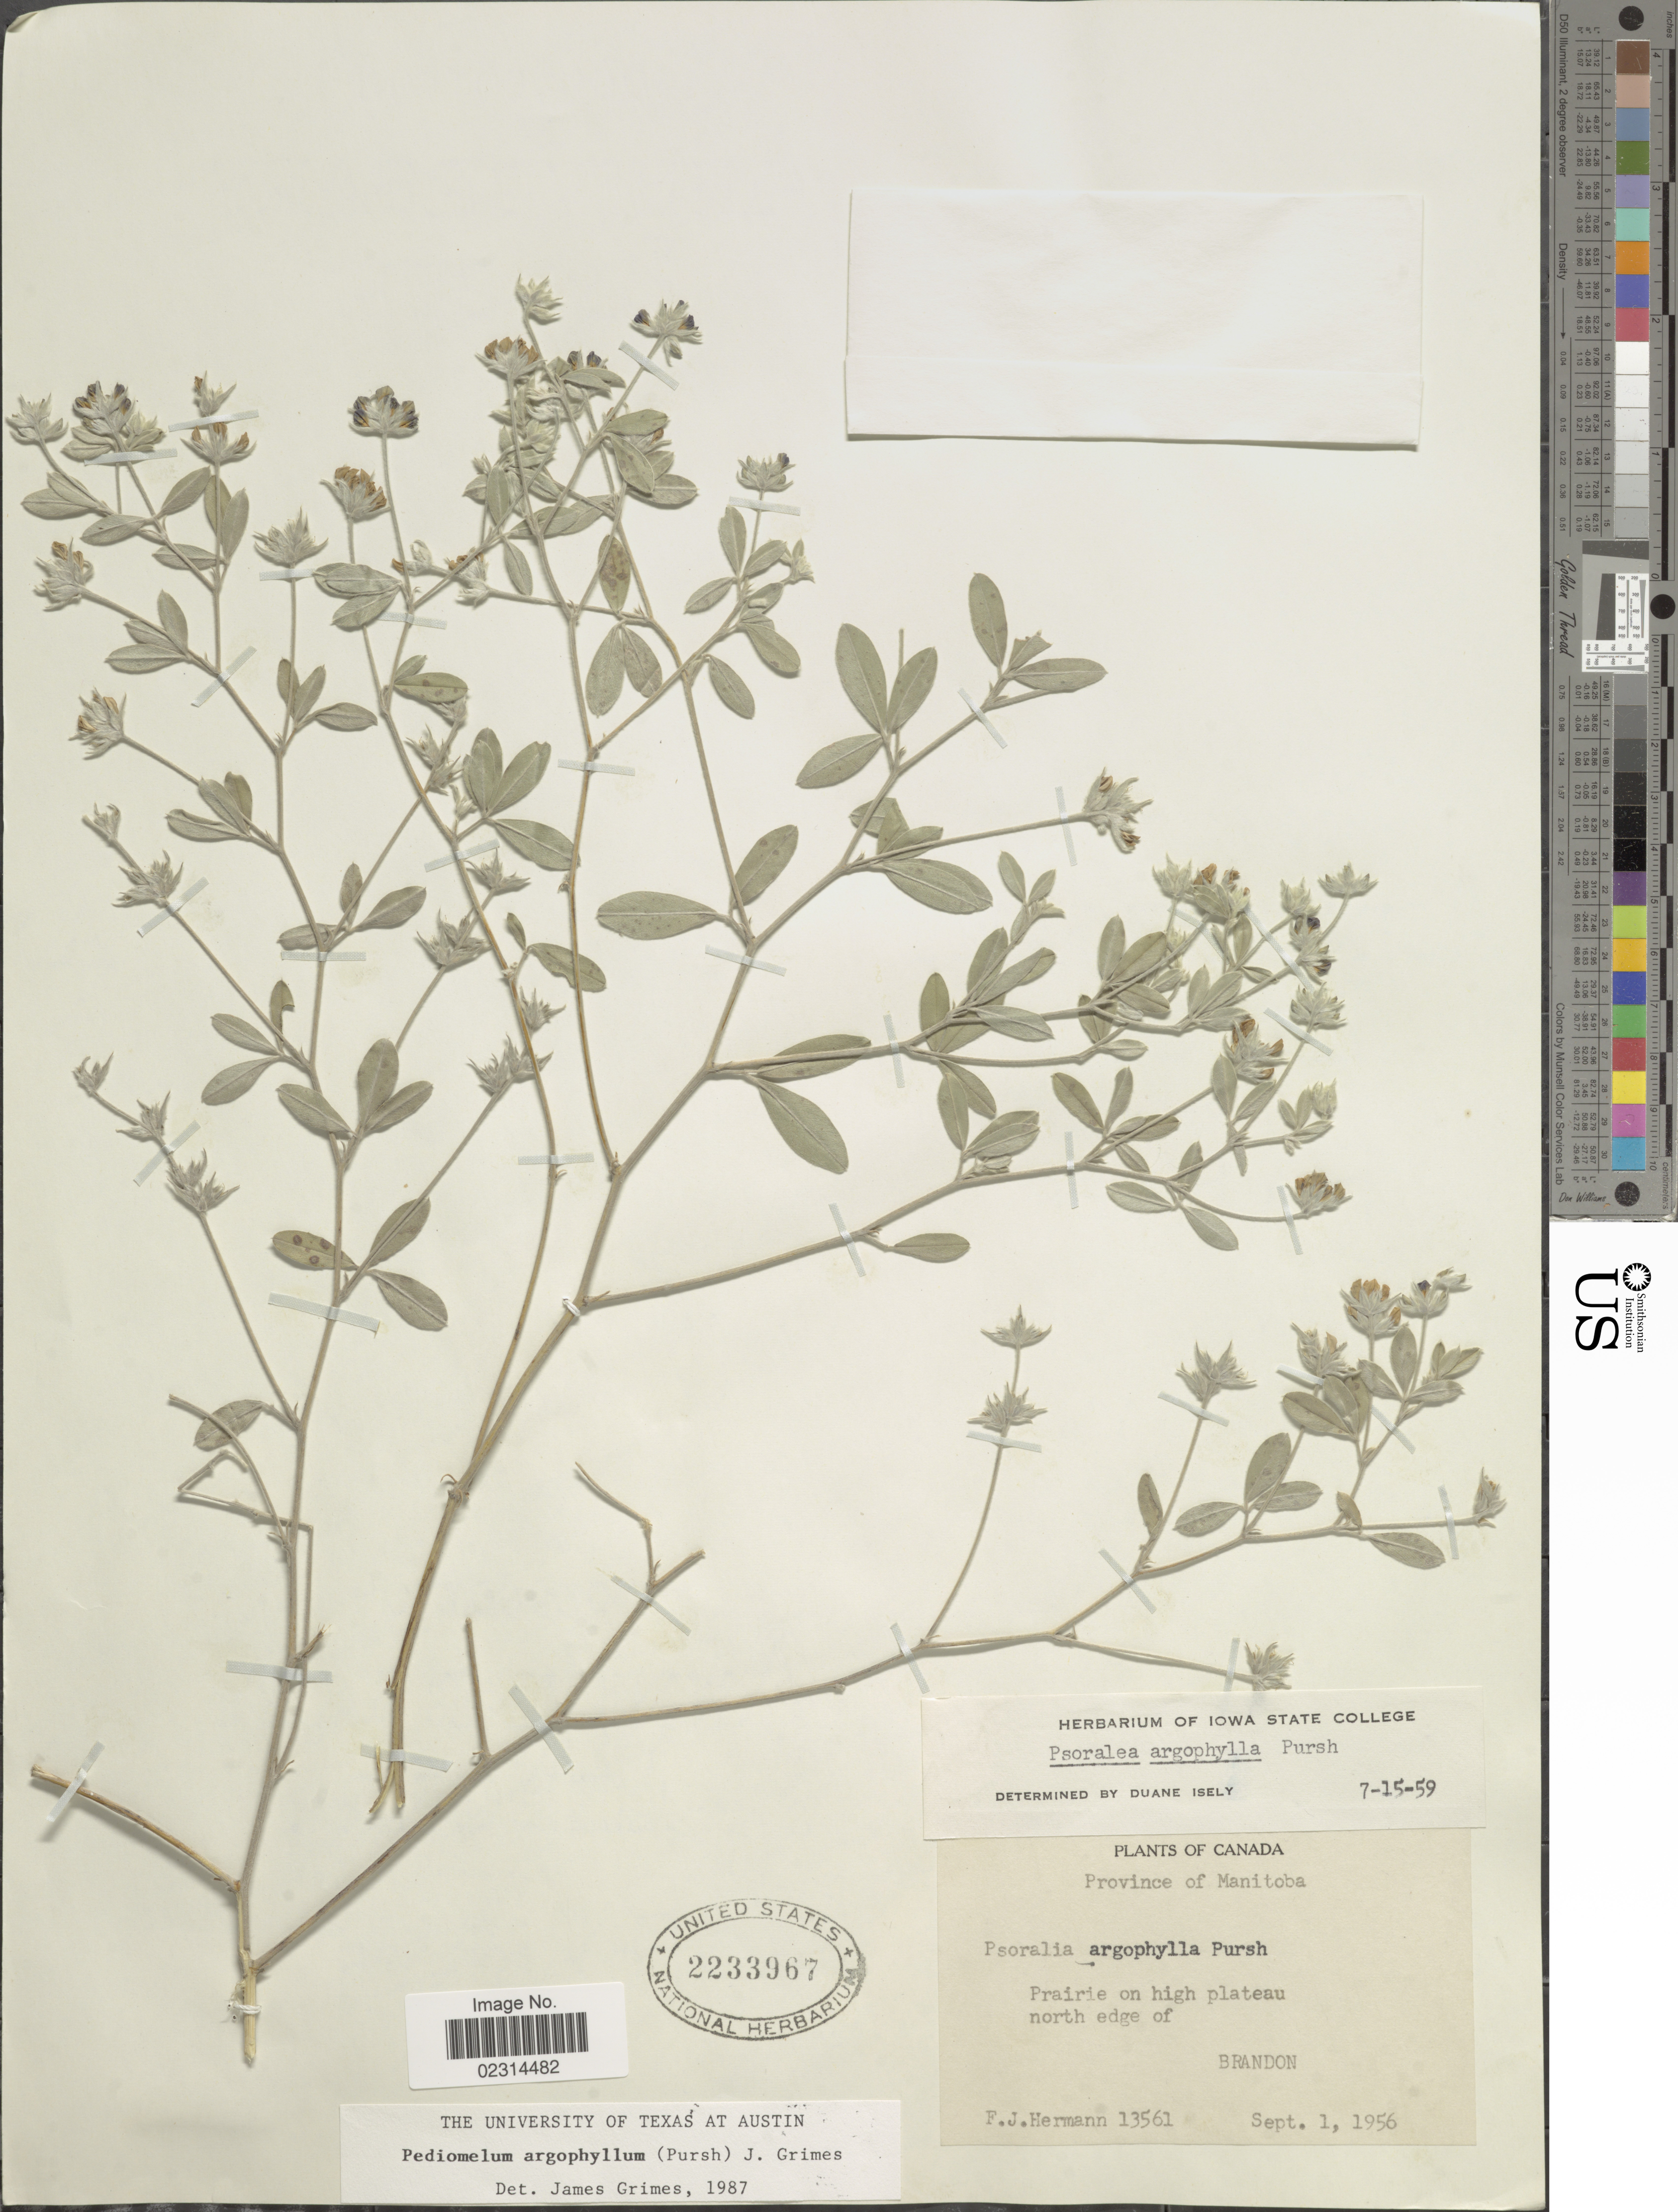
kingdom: Plantae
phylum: Tracheophyta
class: Magnoliopsida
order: Fabales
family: Fabaceae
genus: Pediomelum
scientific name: Pediomelum argophyllum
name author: (Pursh) J.W. Grimes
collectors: F. J. Hermann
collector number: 13561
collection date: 1956-09-01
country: Canada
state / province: Manitoba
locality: North edge of Brandon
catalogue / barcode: US 2233967